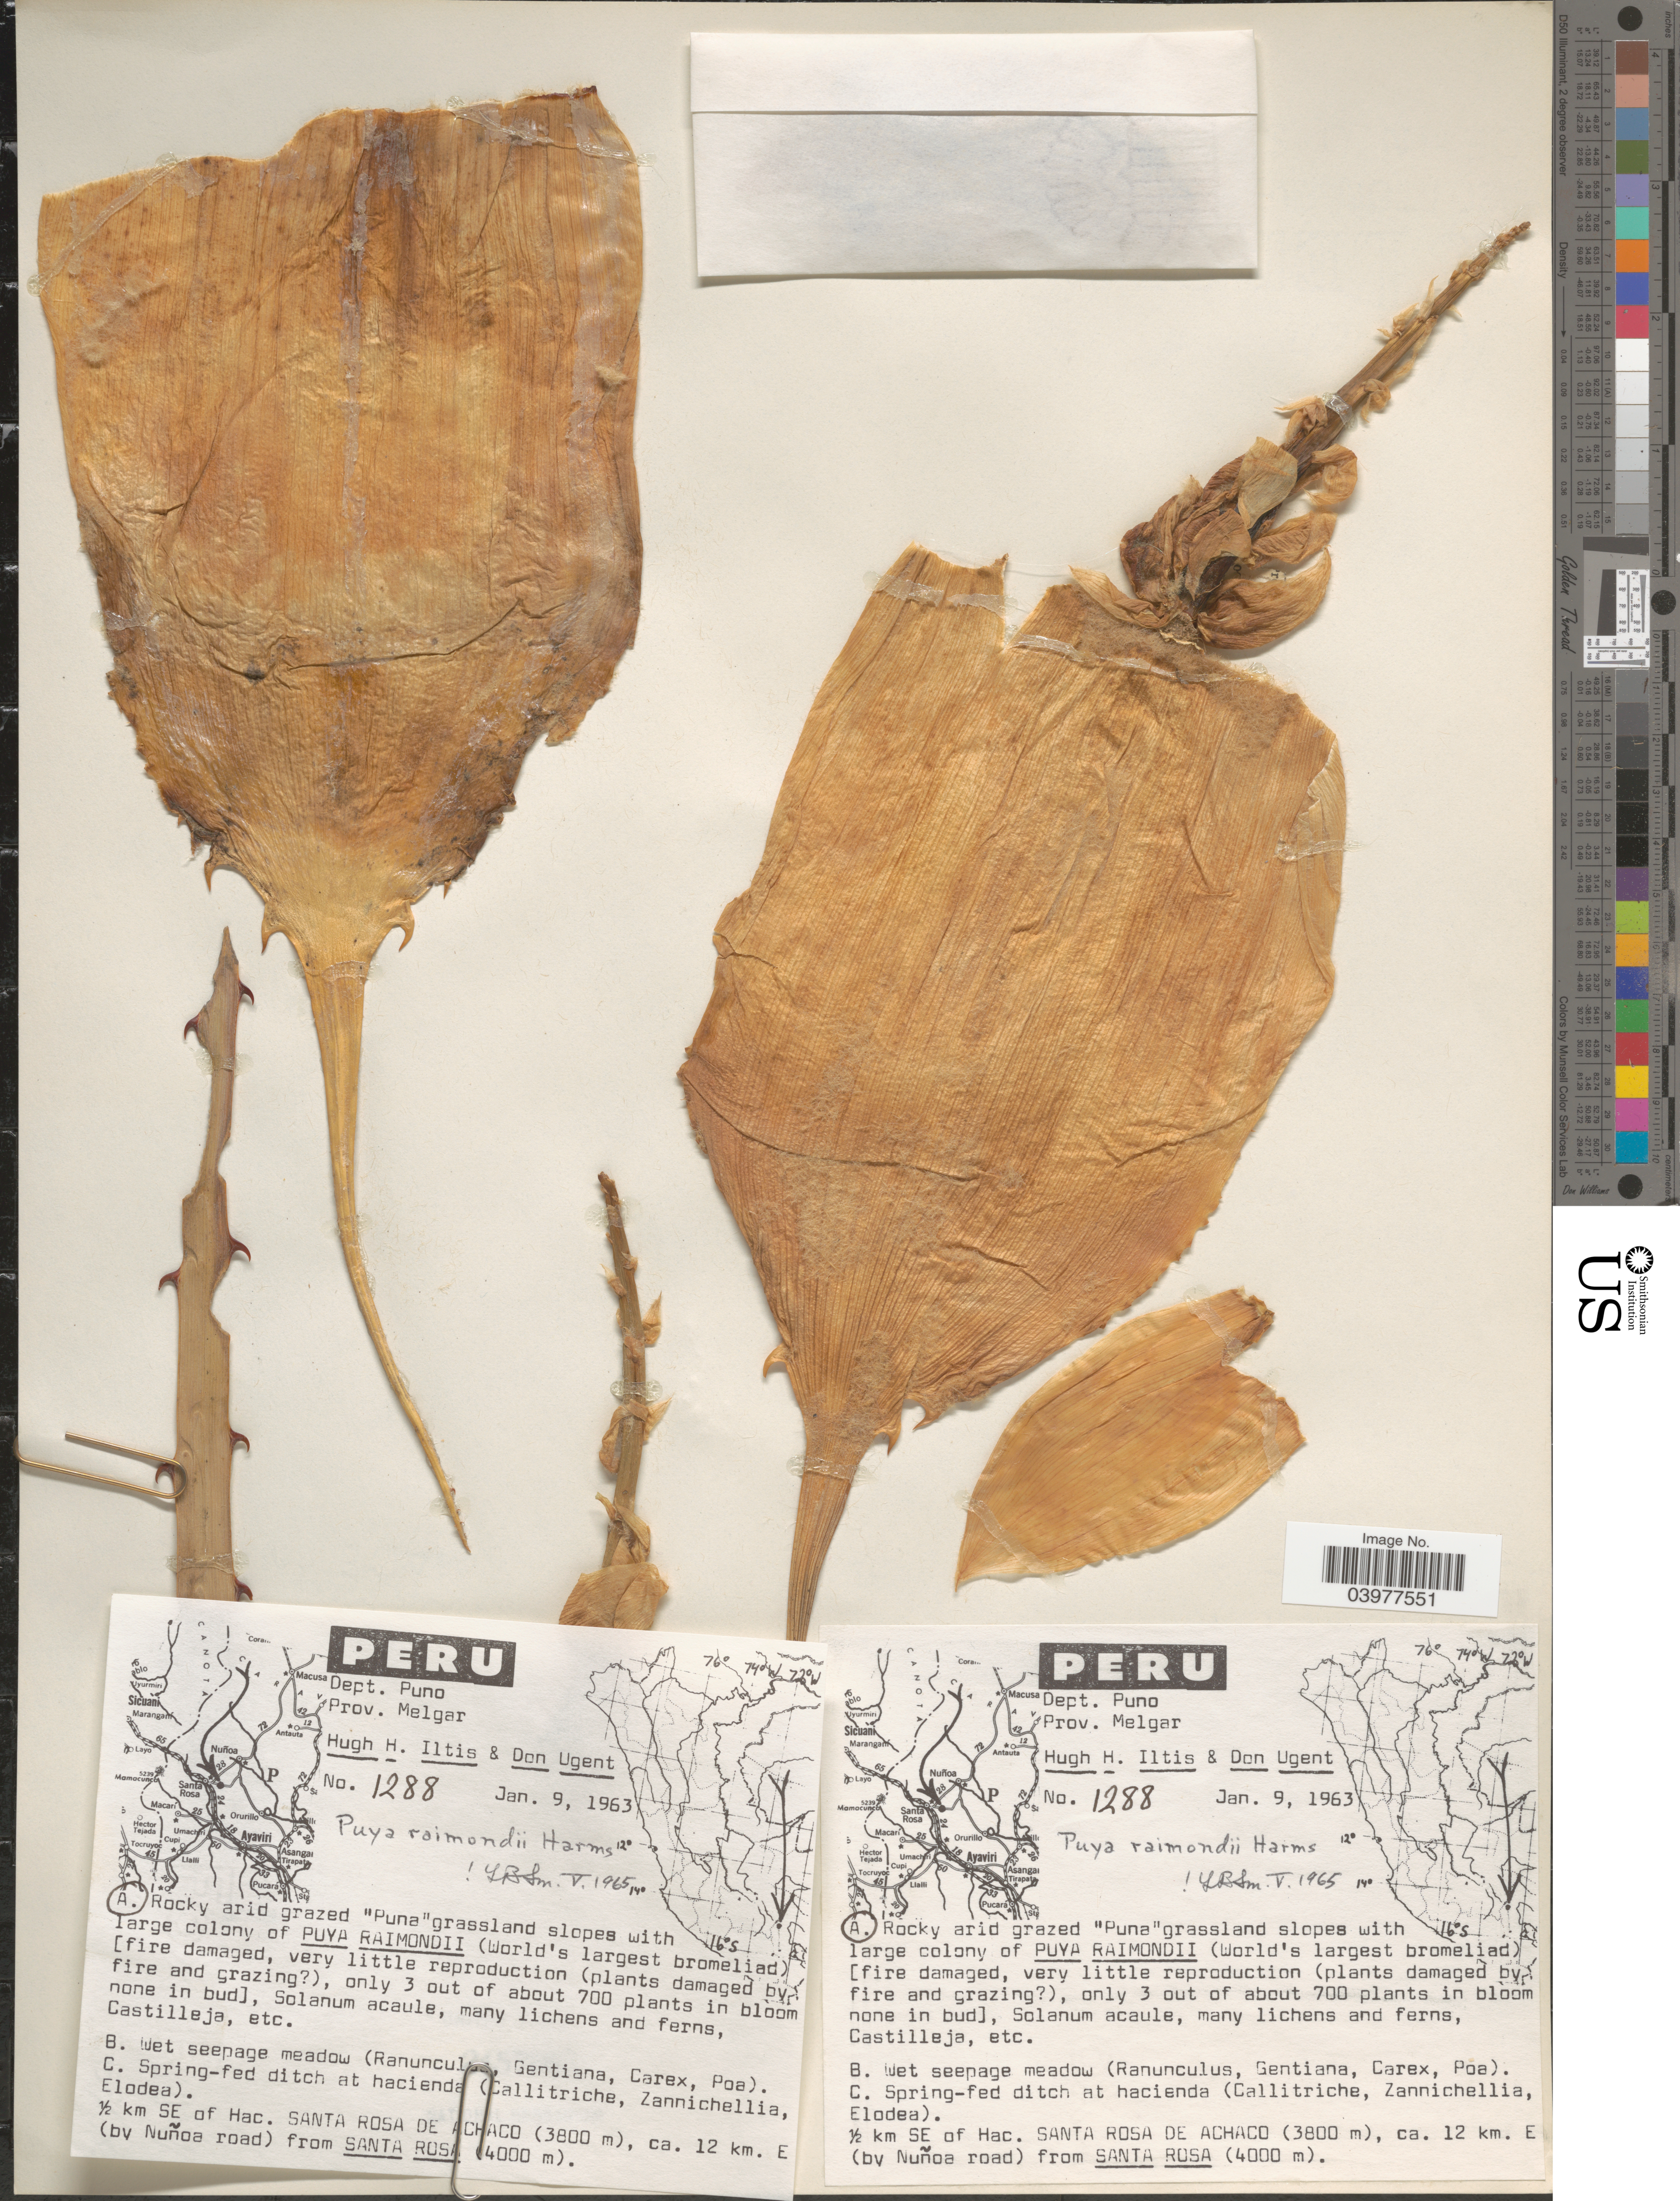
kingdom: Plantae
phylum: Tracheophyta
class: Liliopsida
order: Poales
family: Bromeliaceae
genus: Puya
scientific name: Puya raimondii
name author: Harms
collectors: H. Iltis & D. Ugent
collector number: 1288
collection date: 1963-01-09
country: Peru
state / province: Puno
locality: Dept. Puno. Prov. Melgar. ½ km SE of Hac. Santa Rosa de Achaco, ca. 12 km. E (by Nuñoa road) from Santa Rosa.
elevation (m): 3800